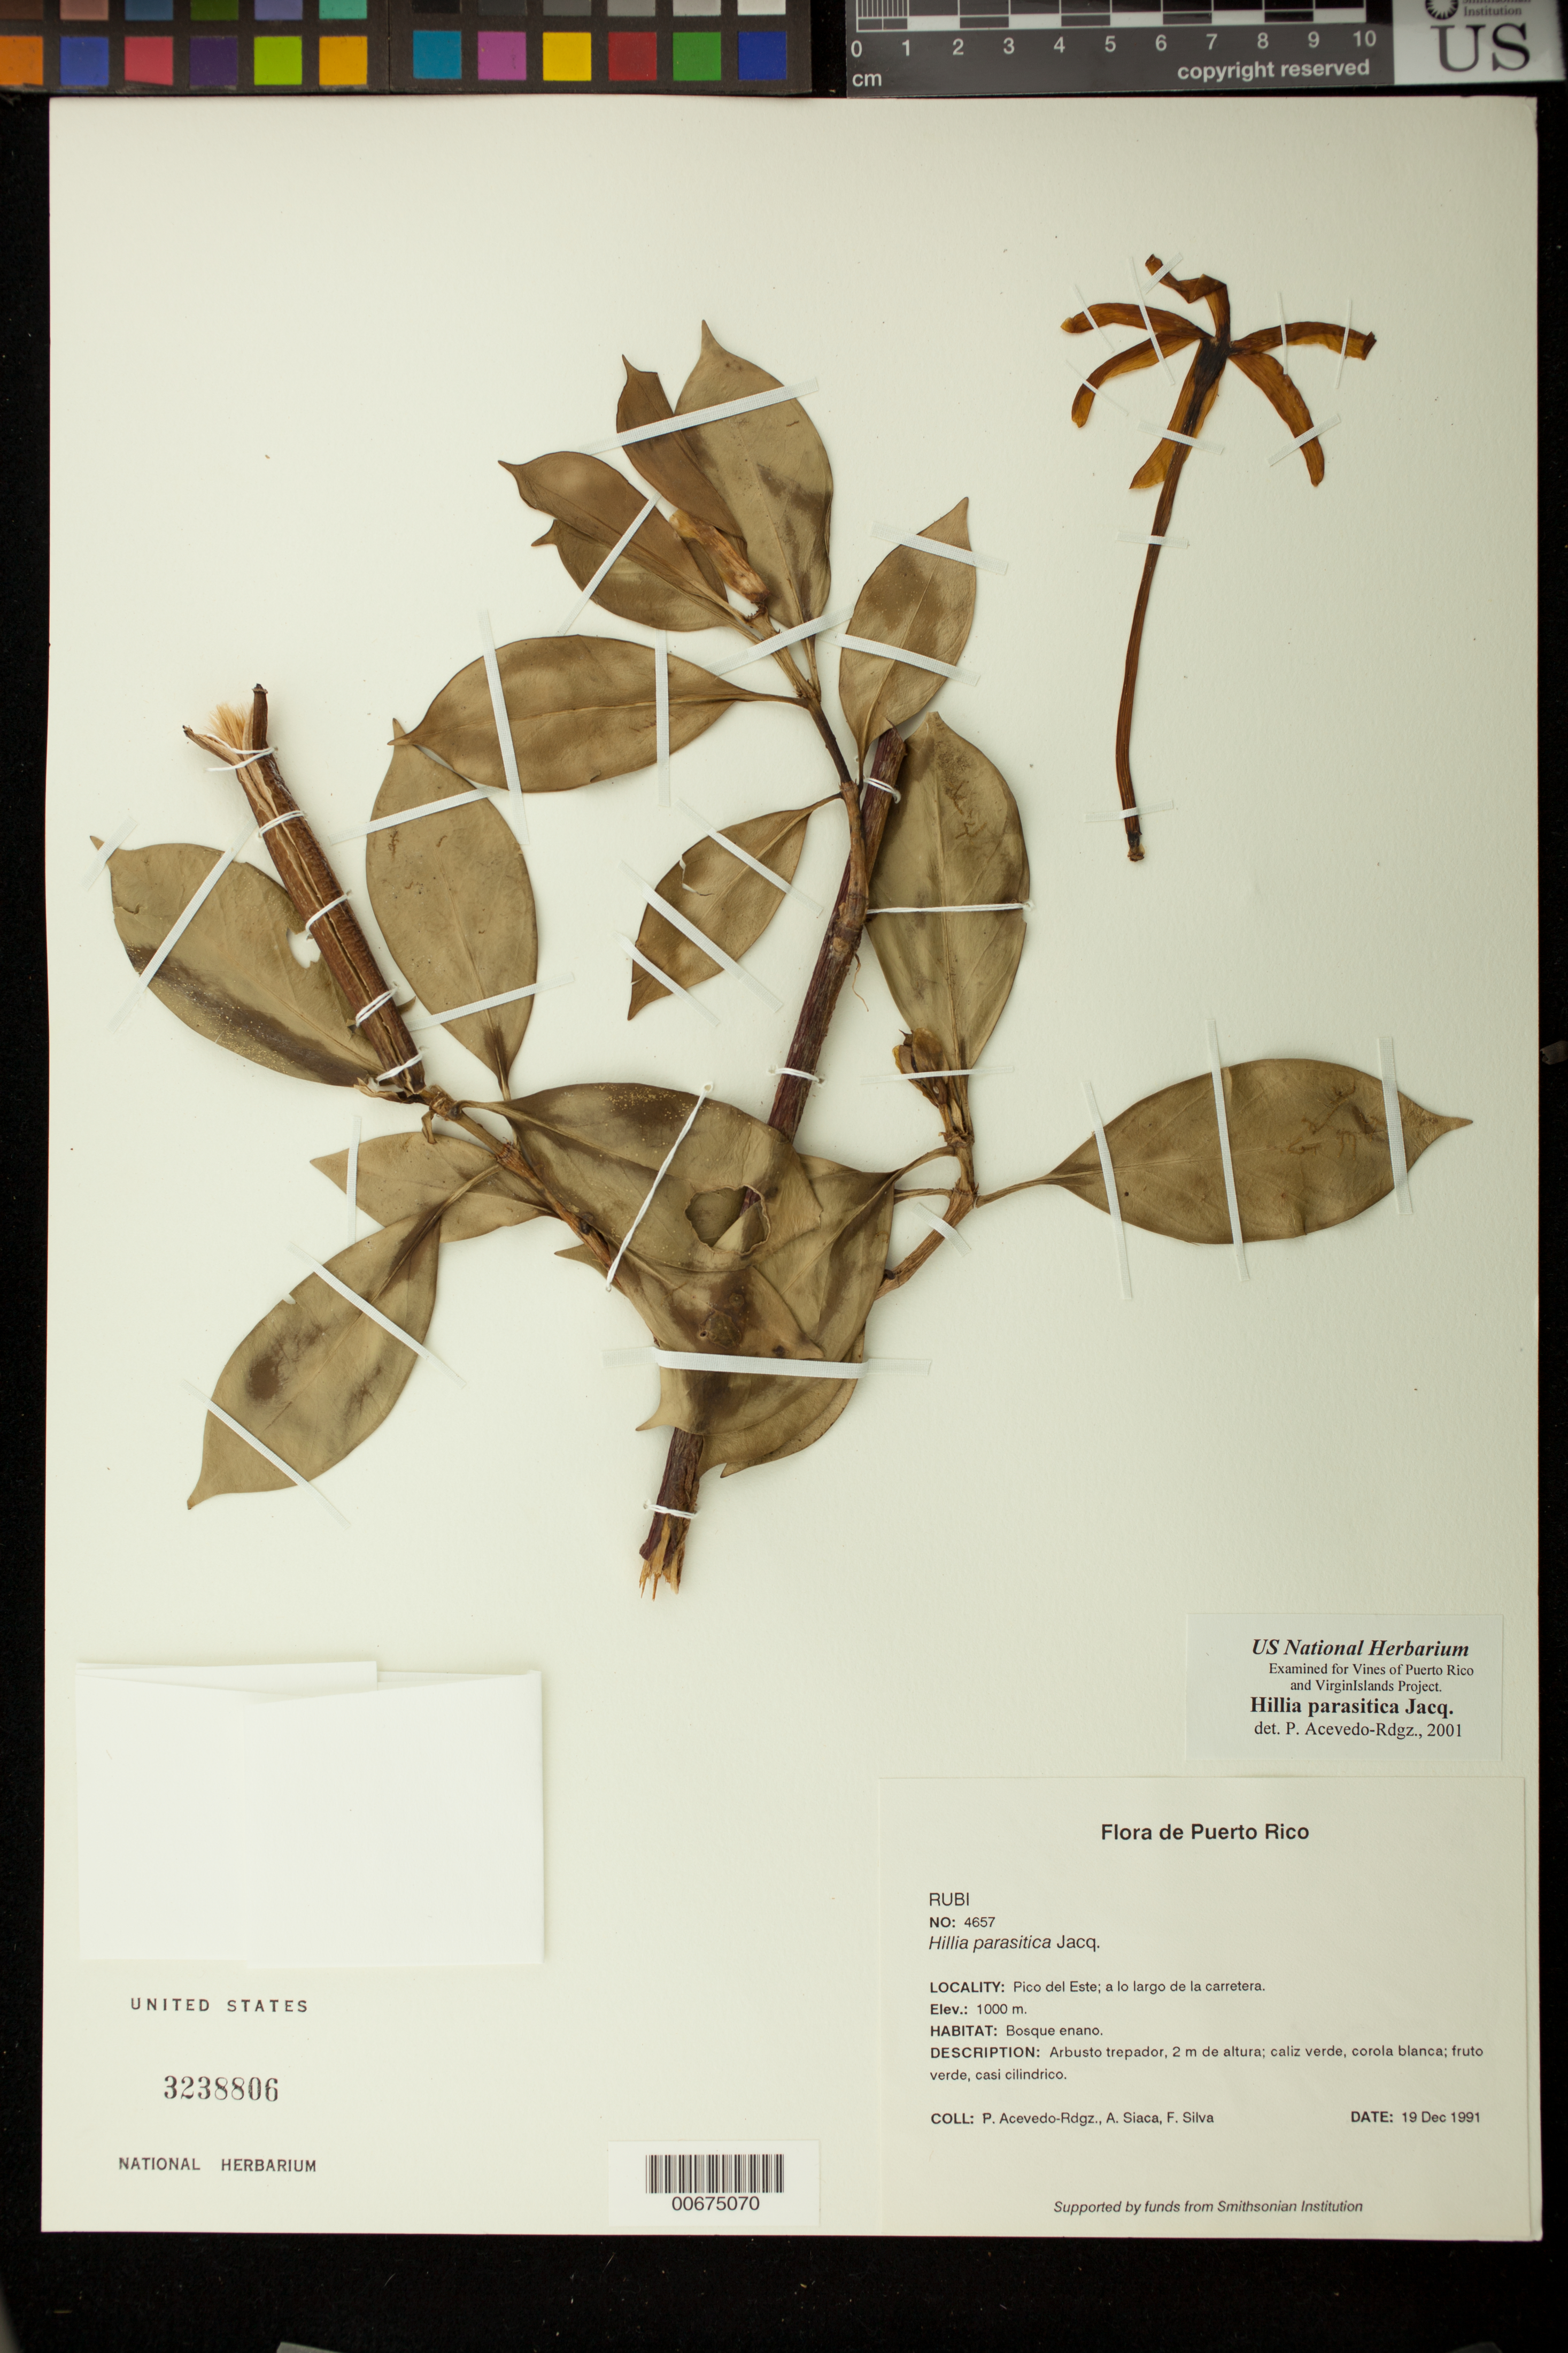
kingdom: Plantae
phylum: Tracheophyta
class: Magnoliopsida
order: Gentianales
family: Rubiaceae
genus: Hillia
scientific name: Hillia parasitica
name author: Jacq.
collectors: P. Acevedo-Rodr., A. Siaca & F. Silva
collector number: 4657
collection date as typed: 19 Dec 1991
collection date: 1991-12-19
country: Puerto Rico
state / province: Ceiba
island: Puerto Rico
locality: Ceiba; Caribbean National Forest; Pico del Este; a lo largo de la carretera.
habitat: Bosque enano.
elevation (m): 1000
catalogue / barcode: US 3238806